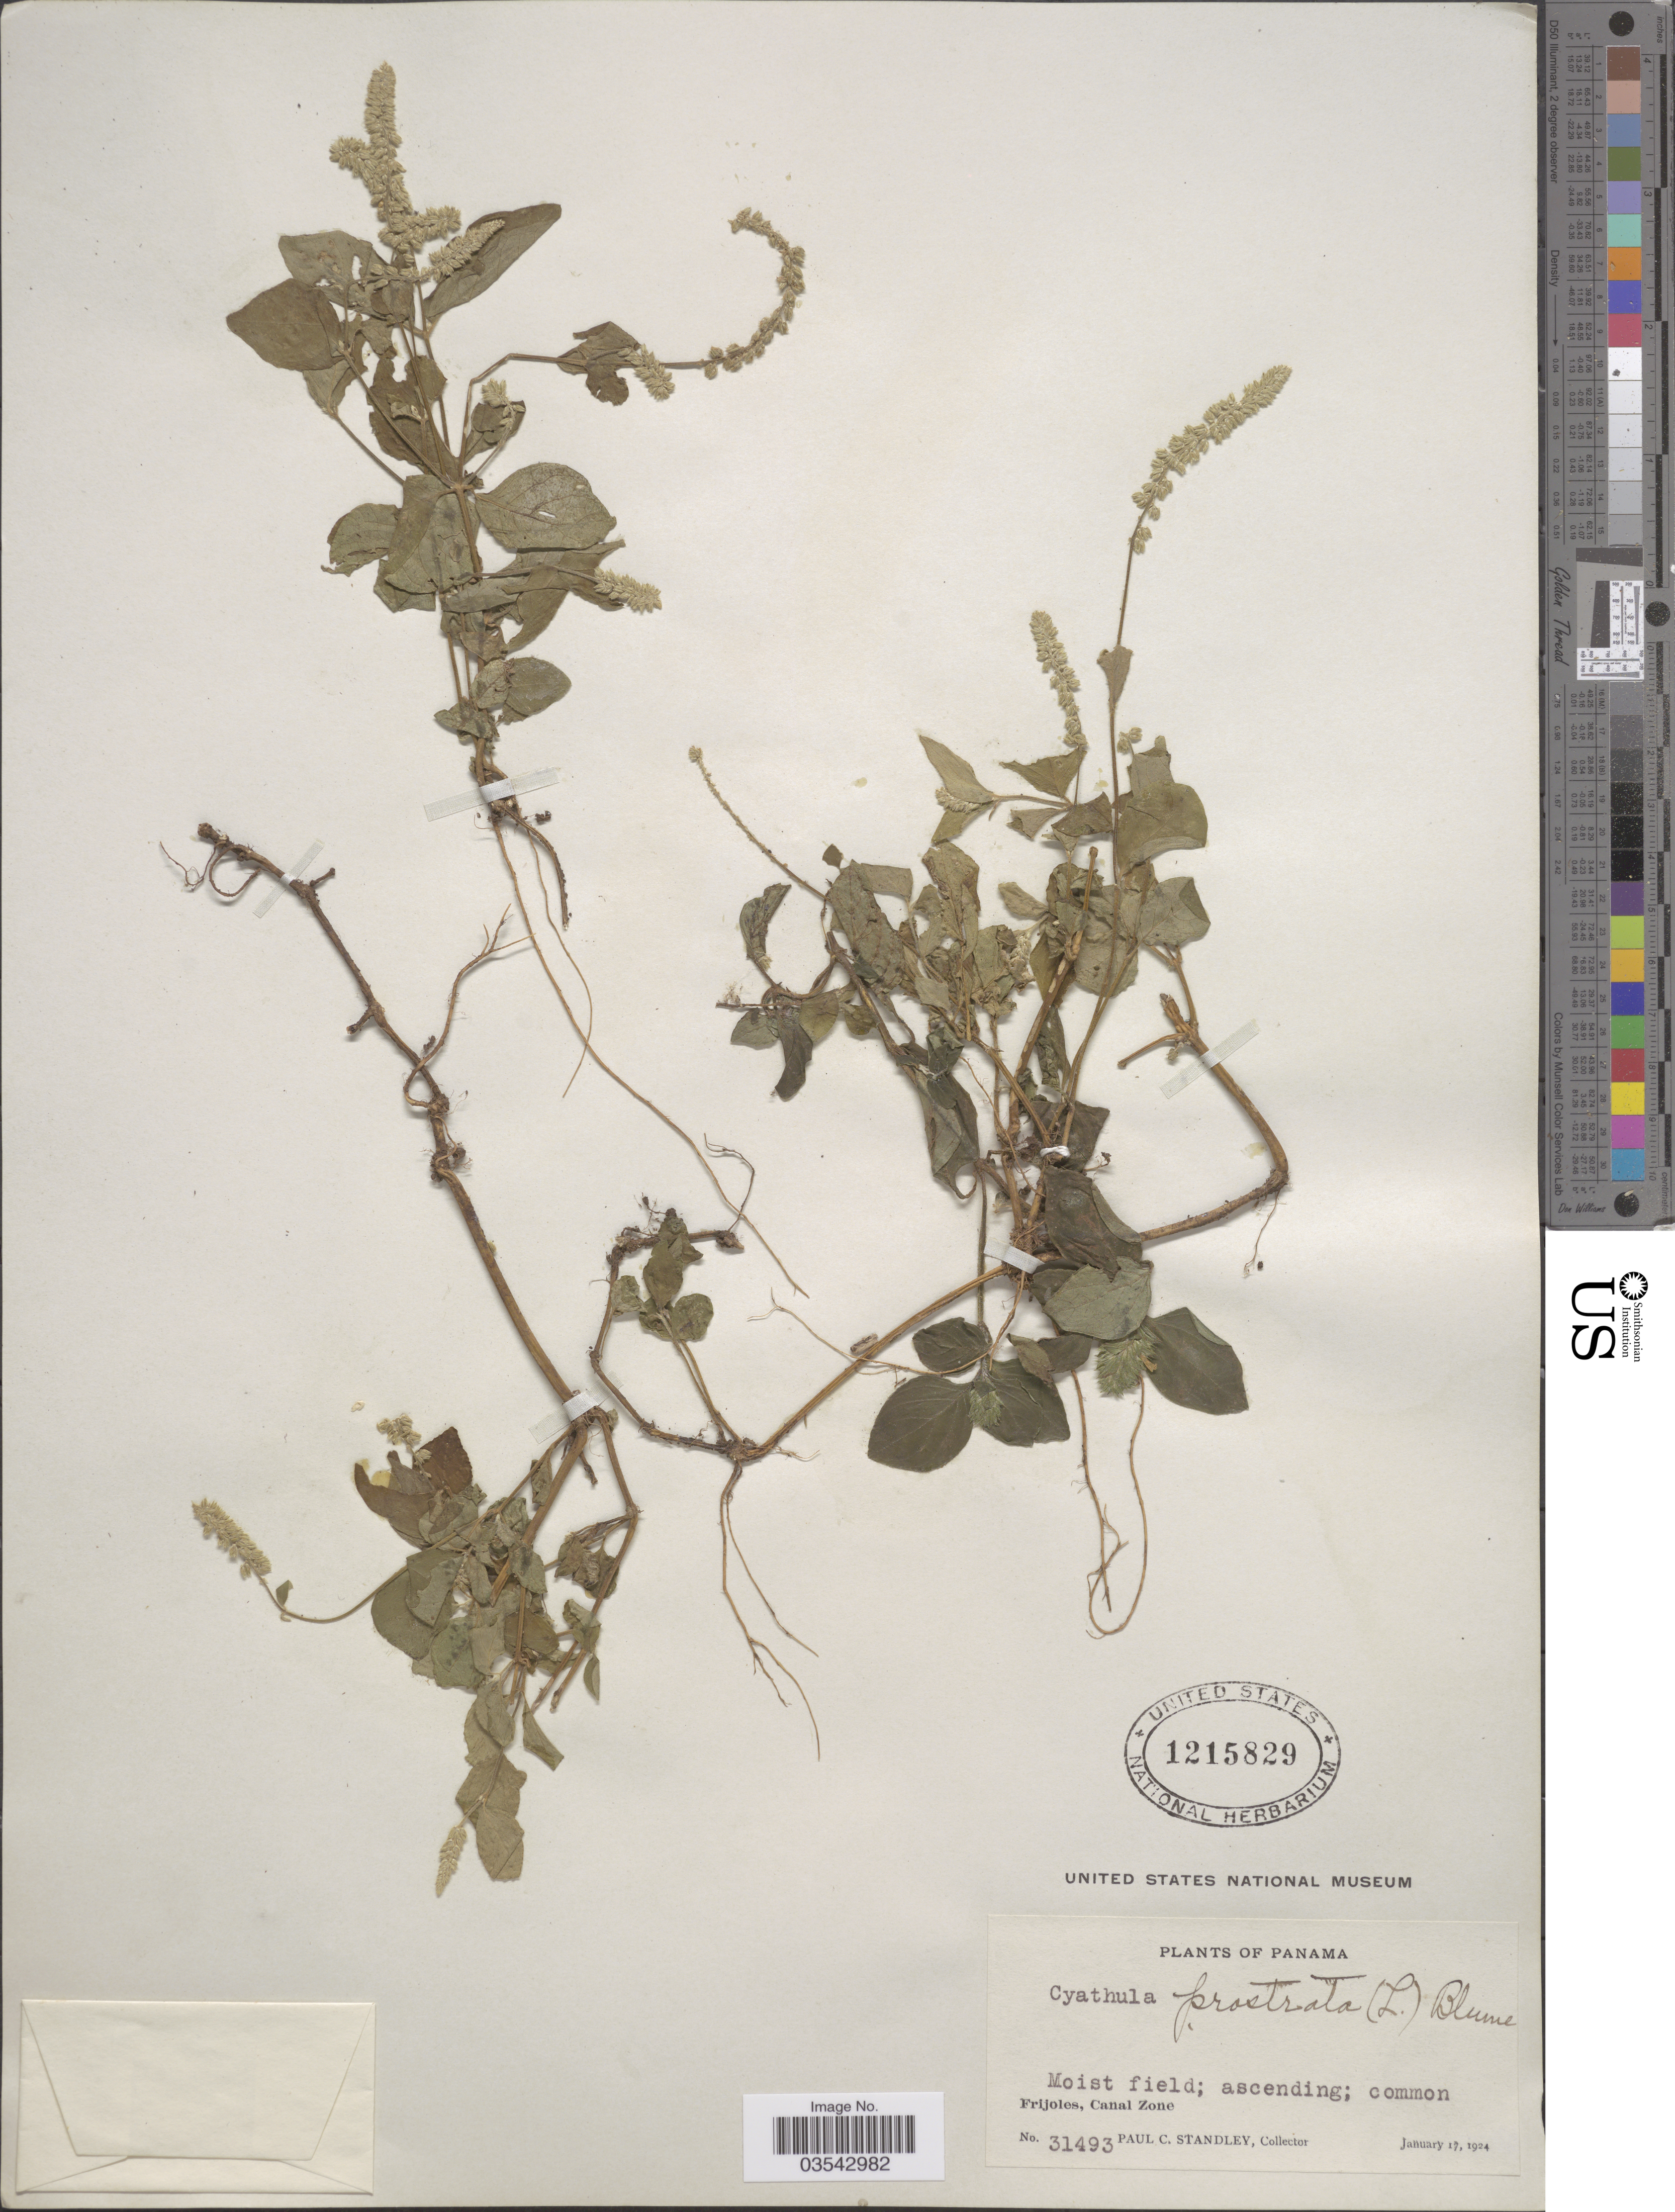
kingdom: Plantae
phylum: Tracheophyta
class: Magnoliopsida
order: Caryophyllales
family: Amaranthaceae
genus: Cyathula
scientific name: Cyathula prostrata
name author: (L.) Blume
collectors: P. C. Standley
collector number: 31493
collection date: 1924-01-17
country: Panama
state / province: Colón / Panamá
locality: Frijoles, Canal Zone.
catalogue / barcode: US 1215829